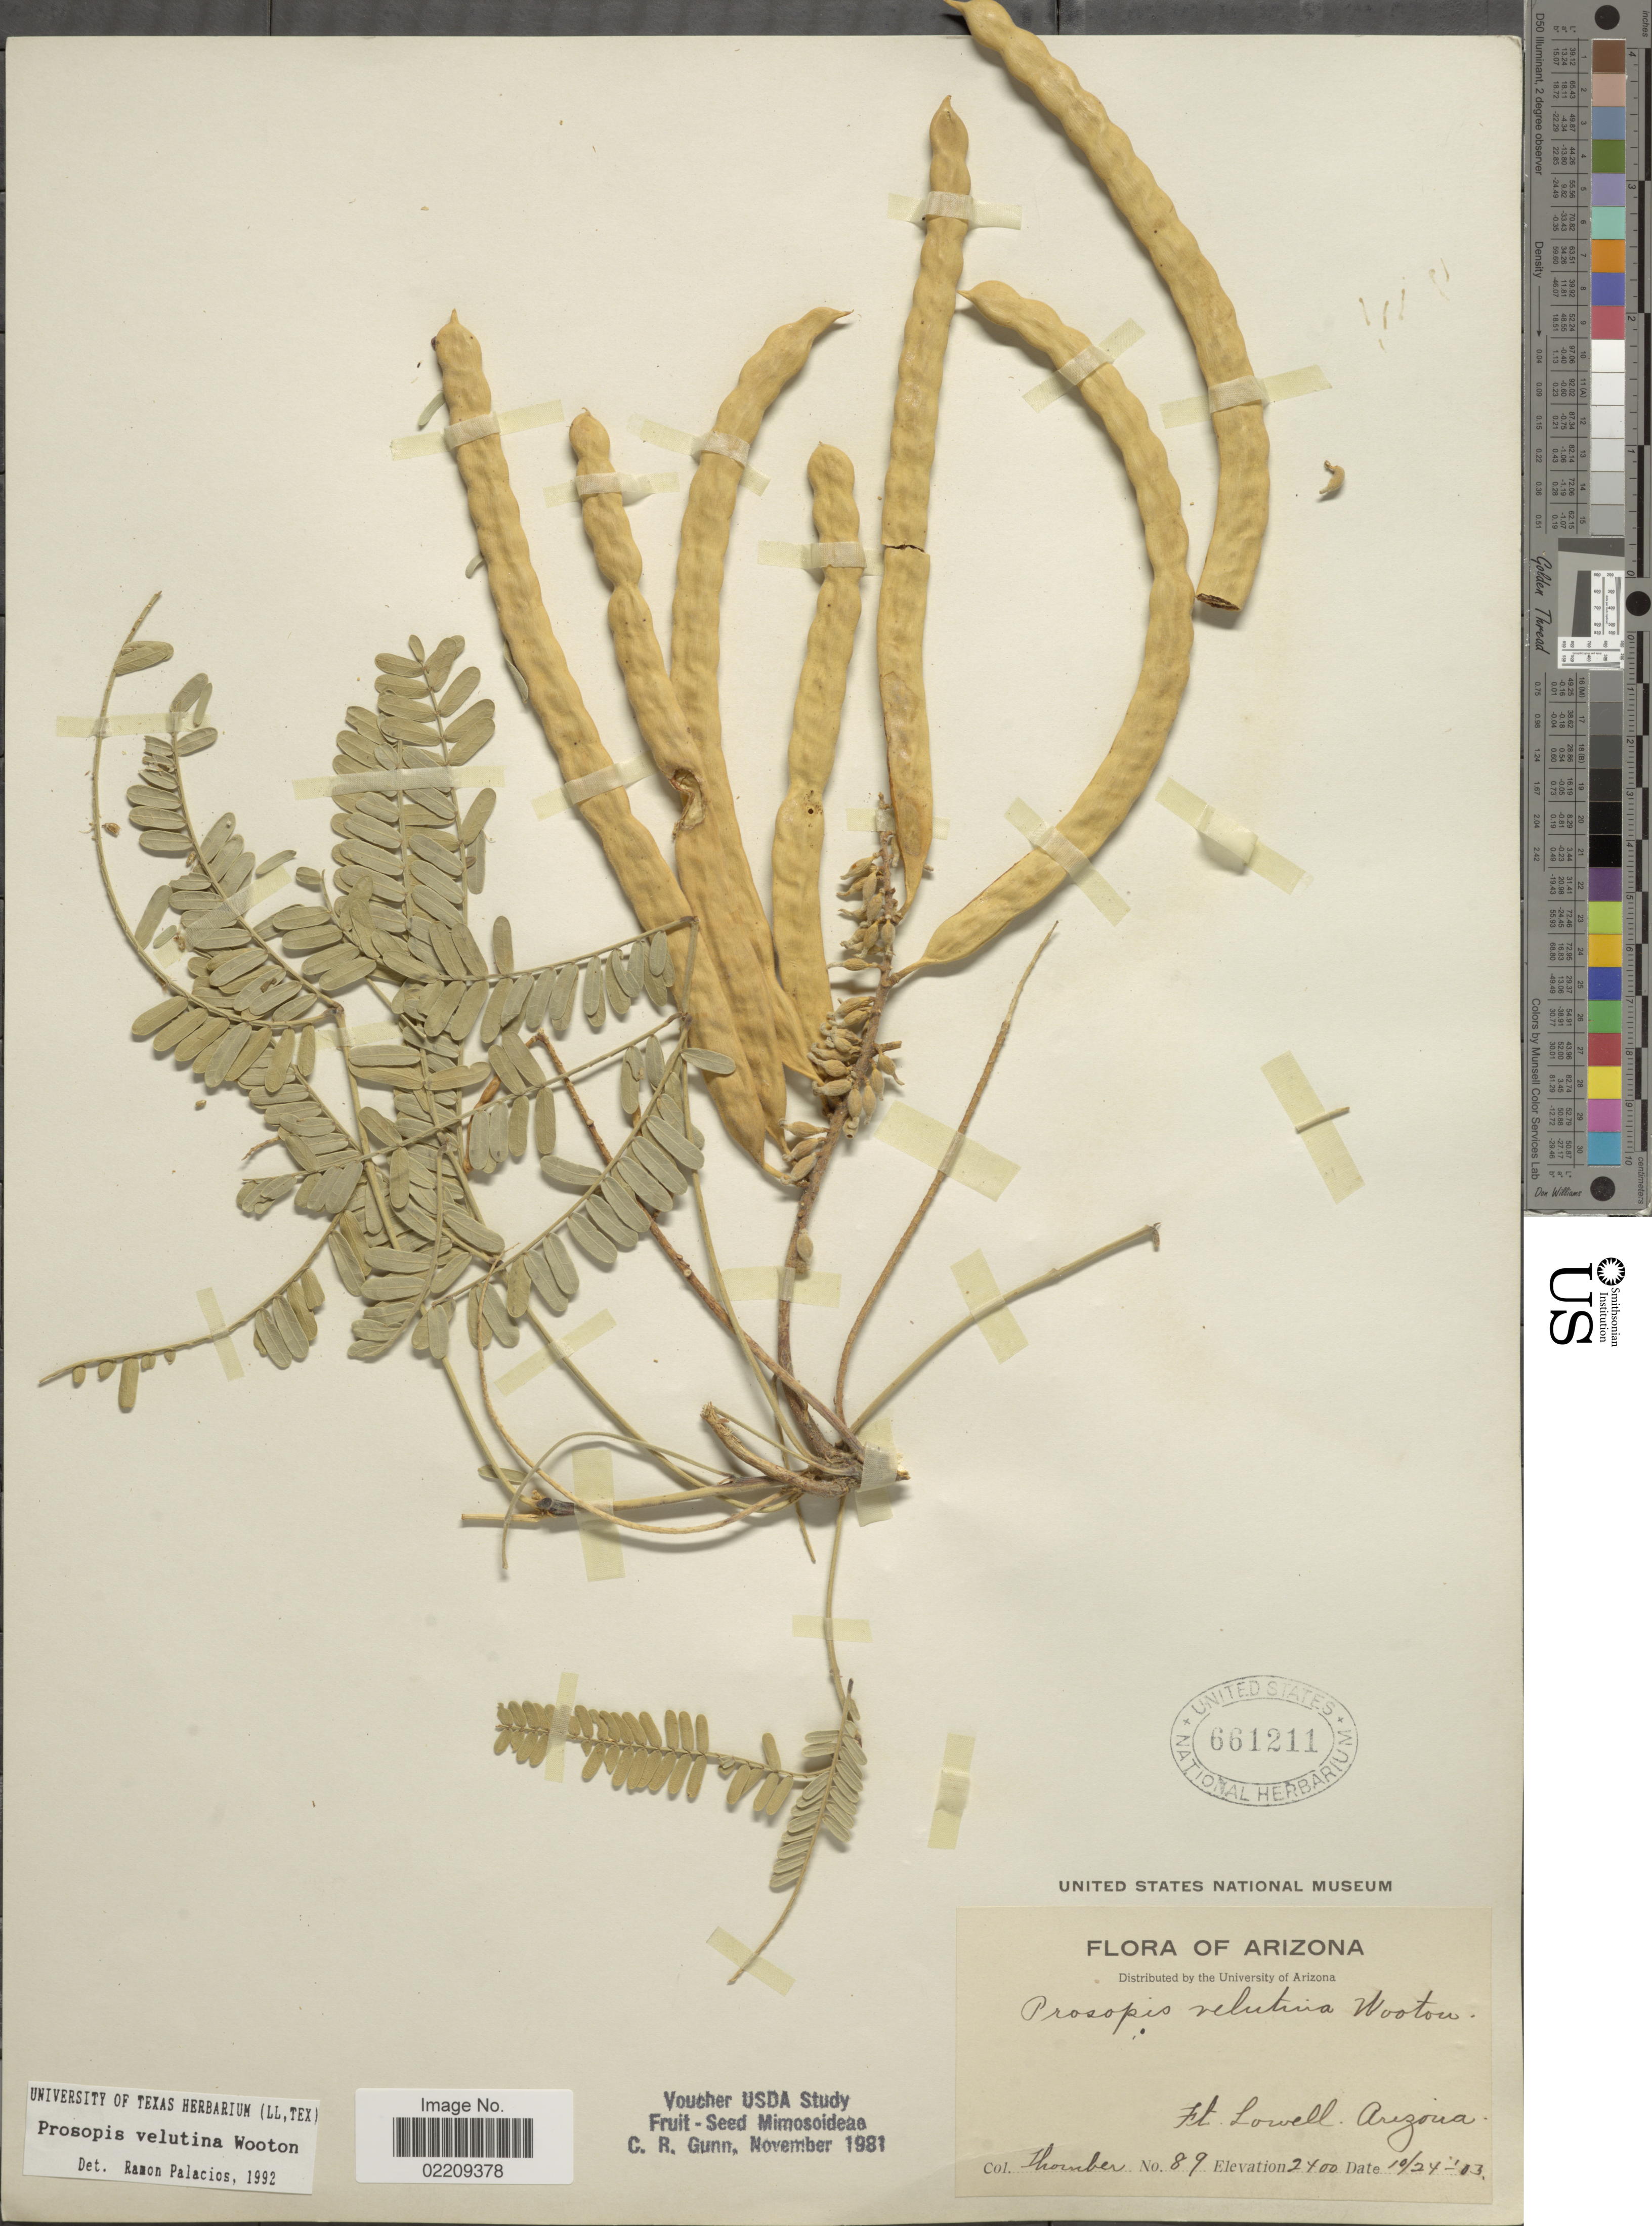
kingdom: Plantae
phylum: Tracheophyta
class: Magnoliopsida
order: Fabales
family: Fabaceae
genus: Neltuma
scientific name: Neltuma velutina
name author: (Wooton) Britton & Rose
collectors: J. Thornber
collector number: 89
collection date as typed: Transcribed d/m/y: 24/10/03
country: United States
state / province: Arizona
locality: Ft. Lowell.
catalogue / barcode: US 661211